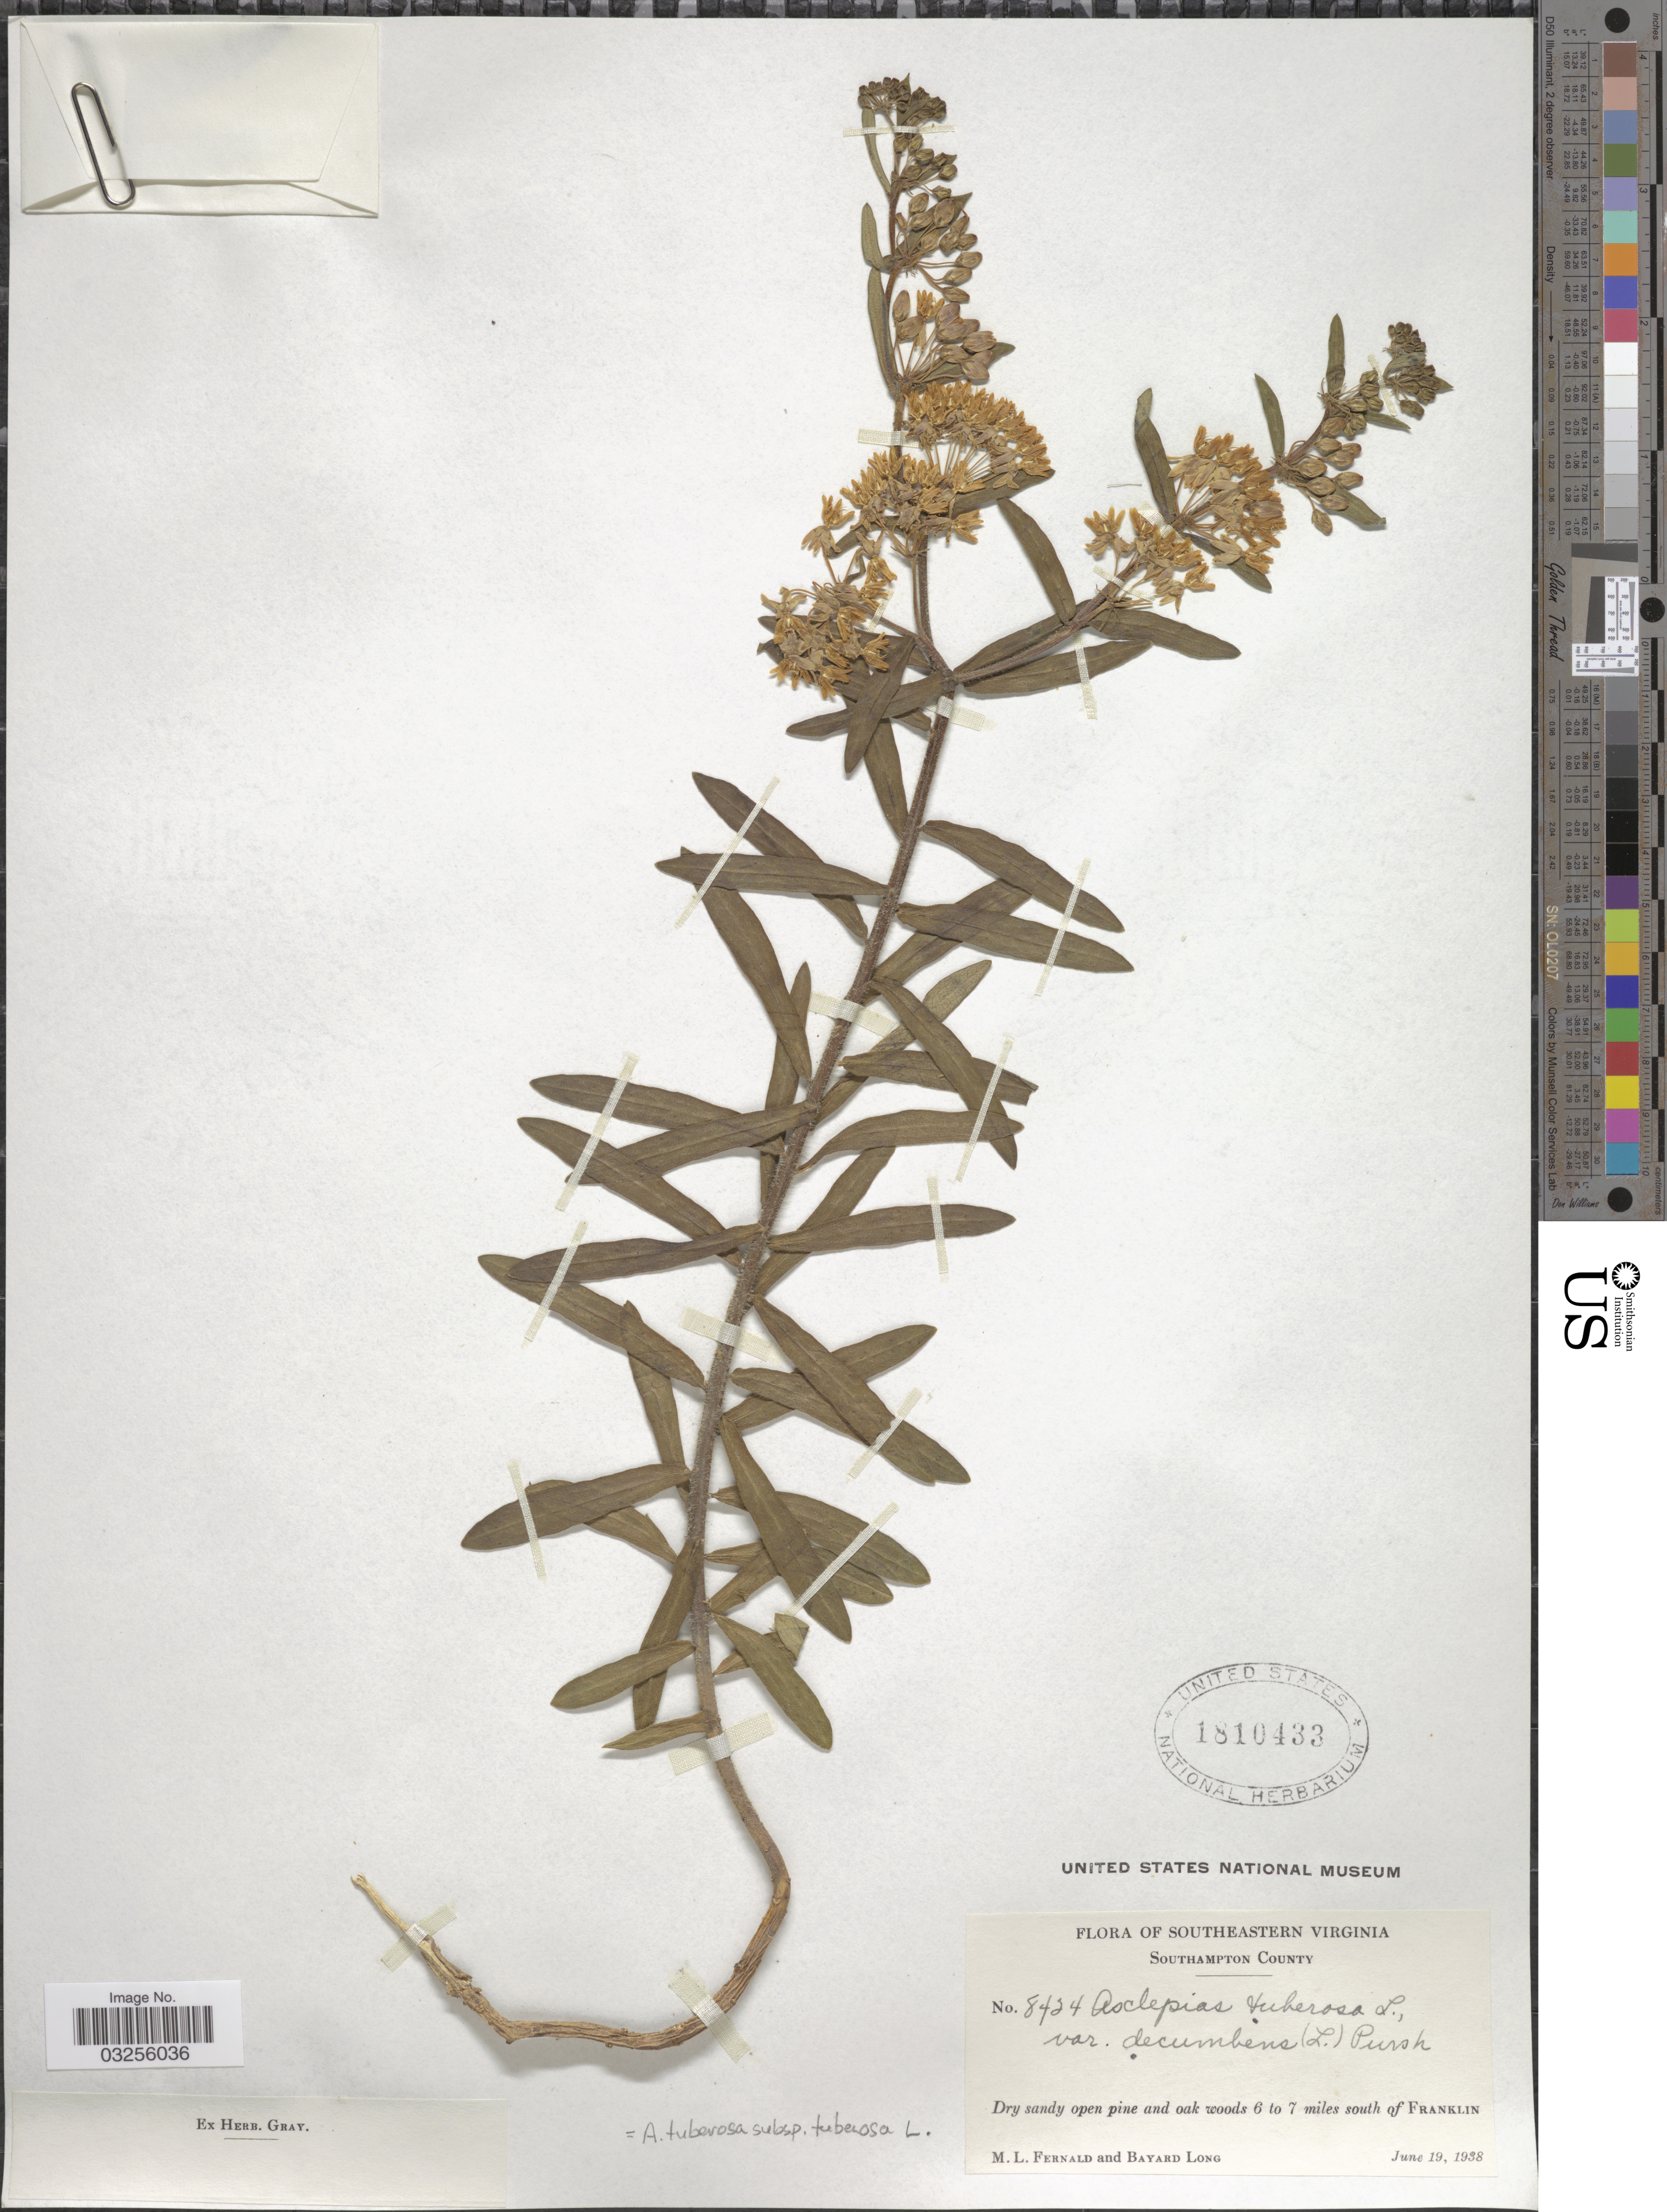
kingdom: Plantae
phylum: Tracheophyta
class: Magnoliopsida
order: Gentianales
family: Apocynaceae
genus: Asclepias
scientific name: Asclepias tuberosa subsp. tuberosa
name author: L.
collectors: M. L. Fernald & B. Long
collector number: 8434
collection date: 1938-06-19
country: United States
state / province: Virginia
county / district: Southampton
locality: Southeastern Virginia. Southhampton County. 6 to 7 miles south of Franklin.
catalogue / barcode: US 1810433